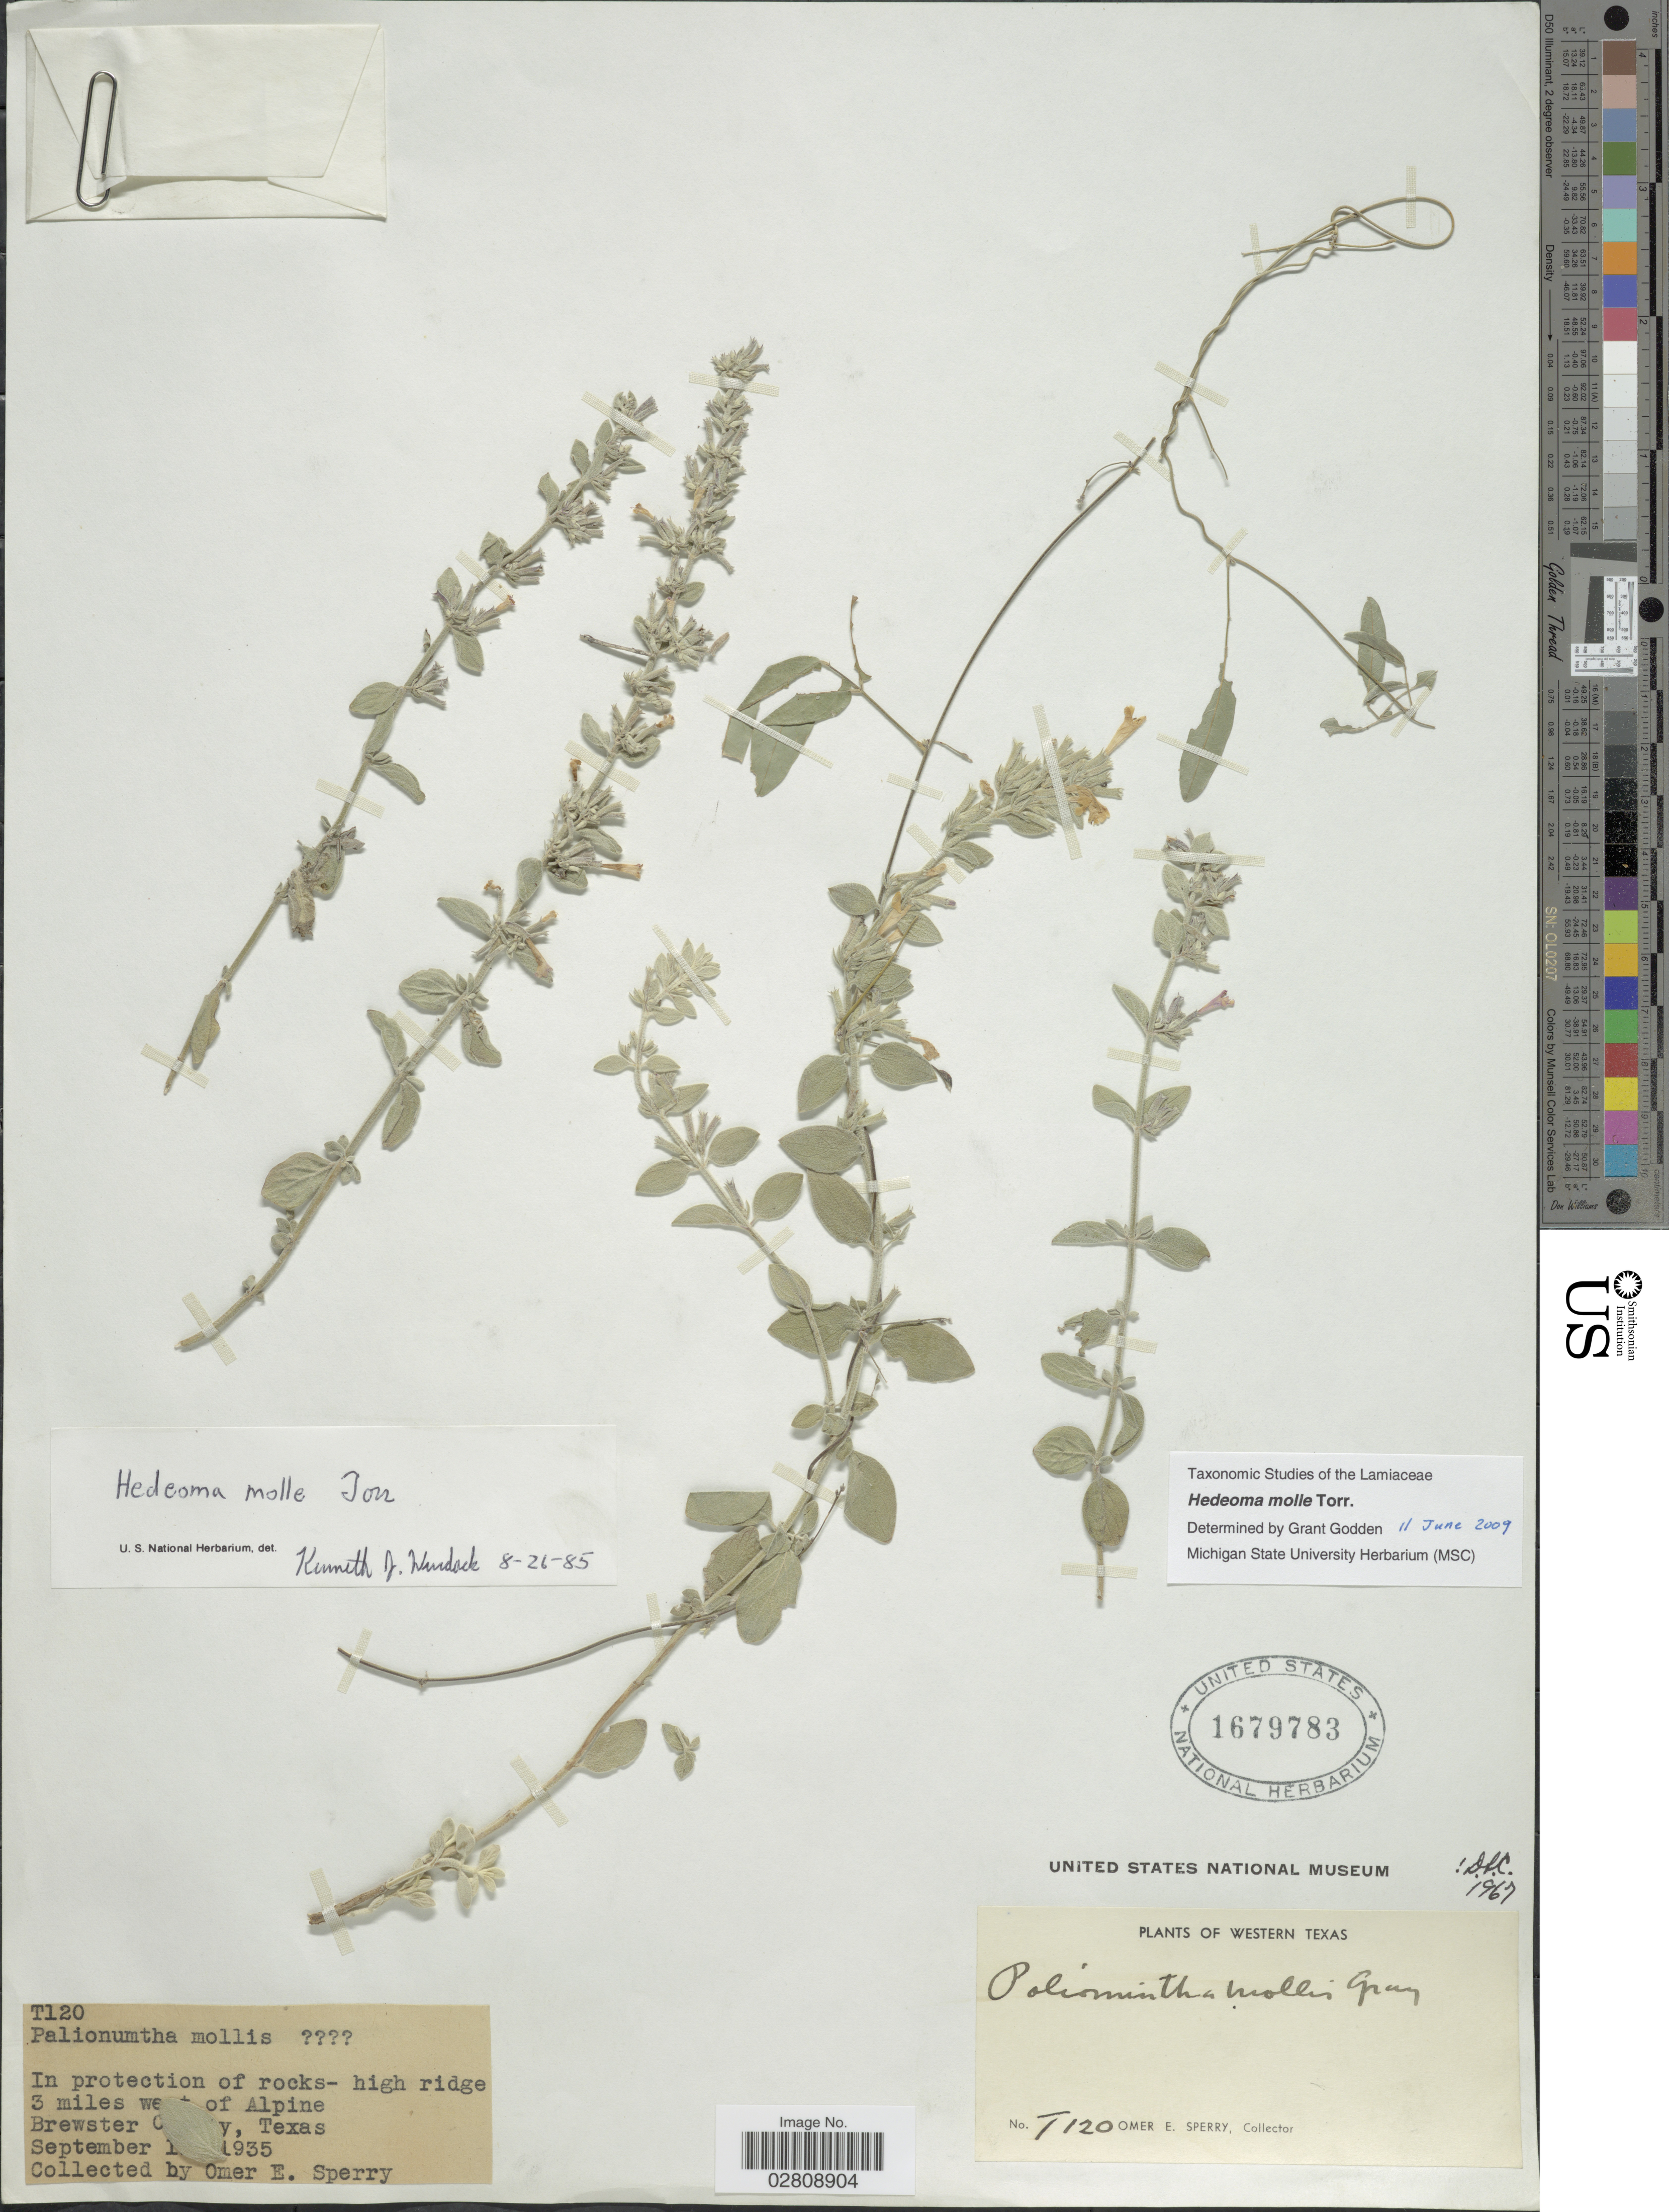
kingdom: Plantae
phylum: Tracheophyta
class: Magnoliopsida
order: Lamiales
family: Lamiaceae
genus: Hedeoma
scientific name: Hedeoma mollis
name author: Torr.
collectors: O. E. Sperry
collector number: T120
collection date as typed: September ! 1935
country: United States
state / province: Texas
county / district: Brewster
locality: Western Texas. 3 miles west of Alpine.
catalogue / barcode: US 1679783